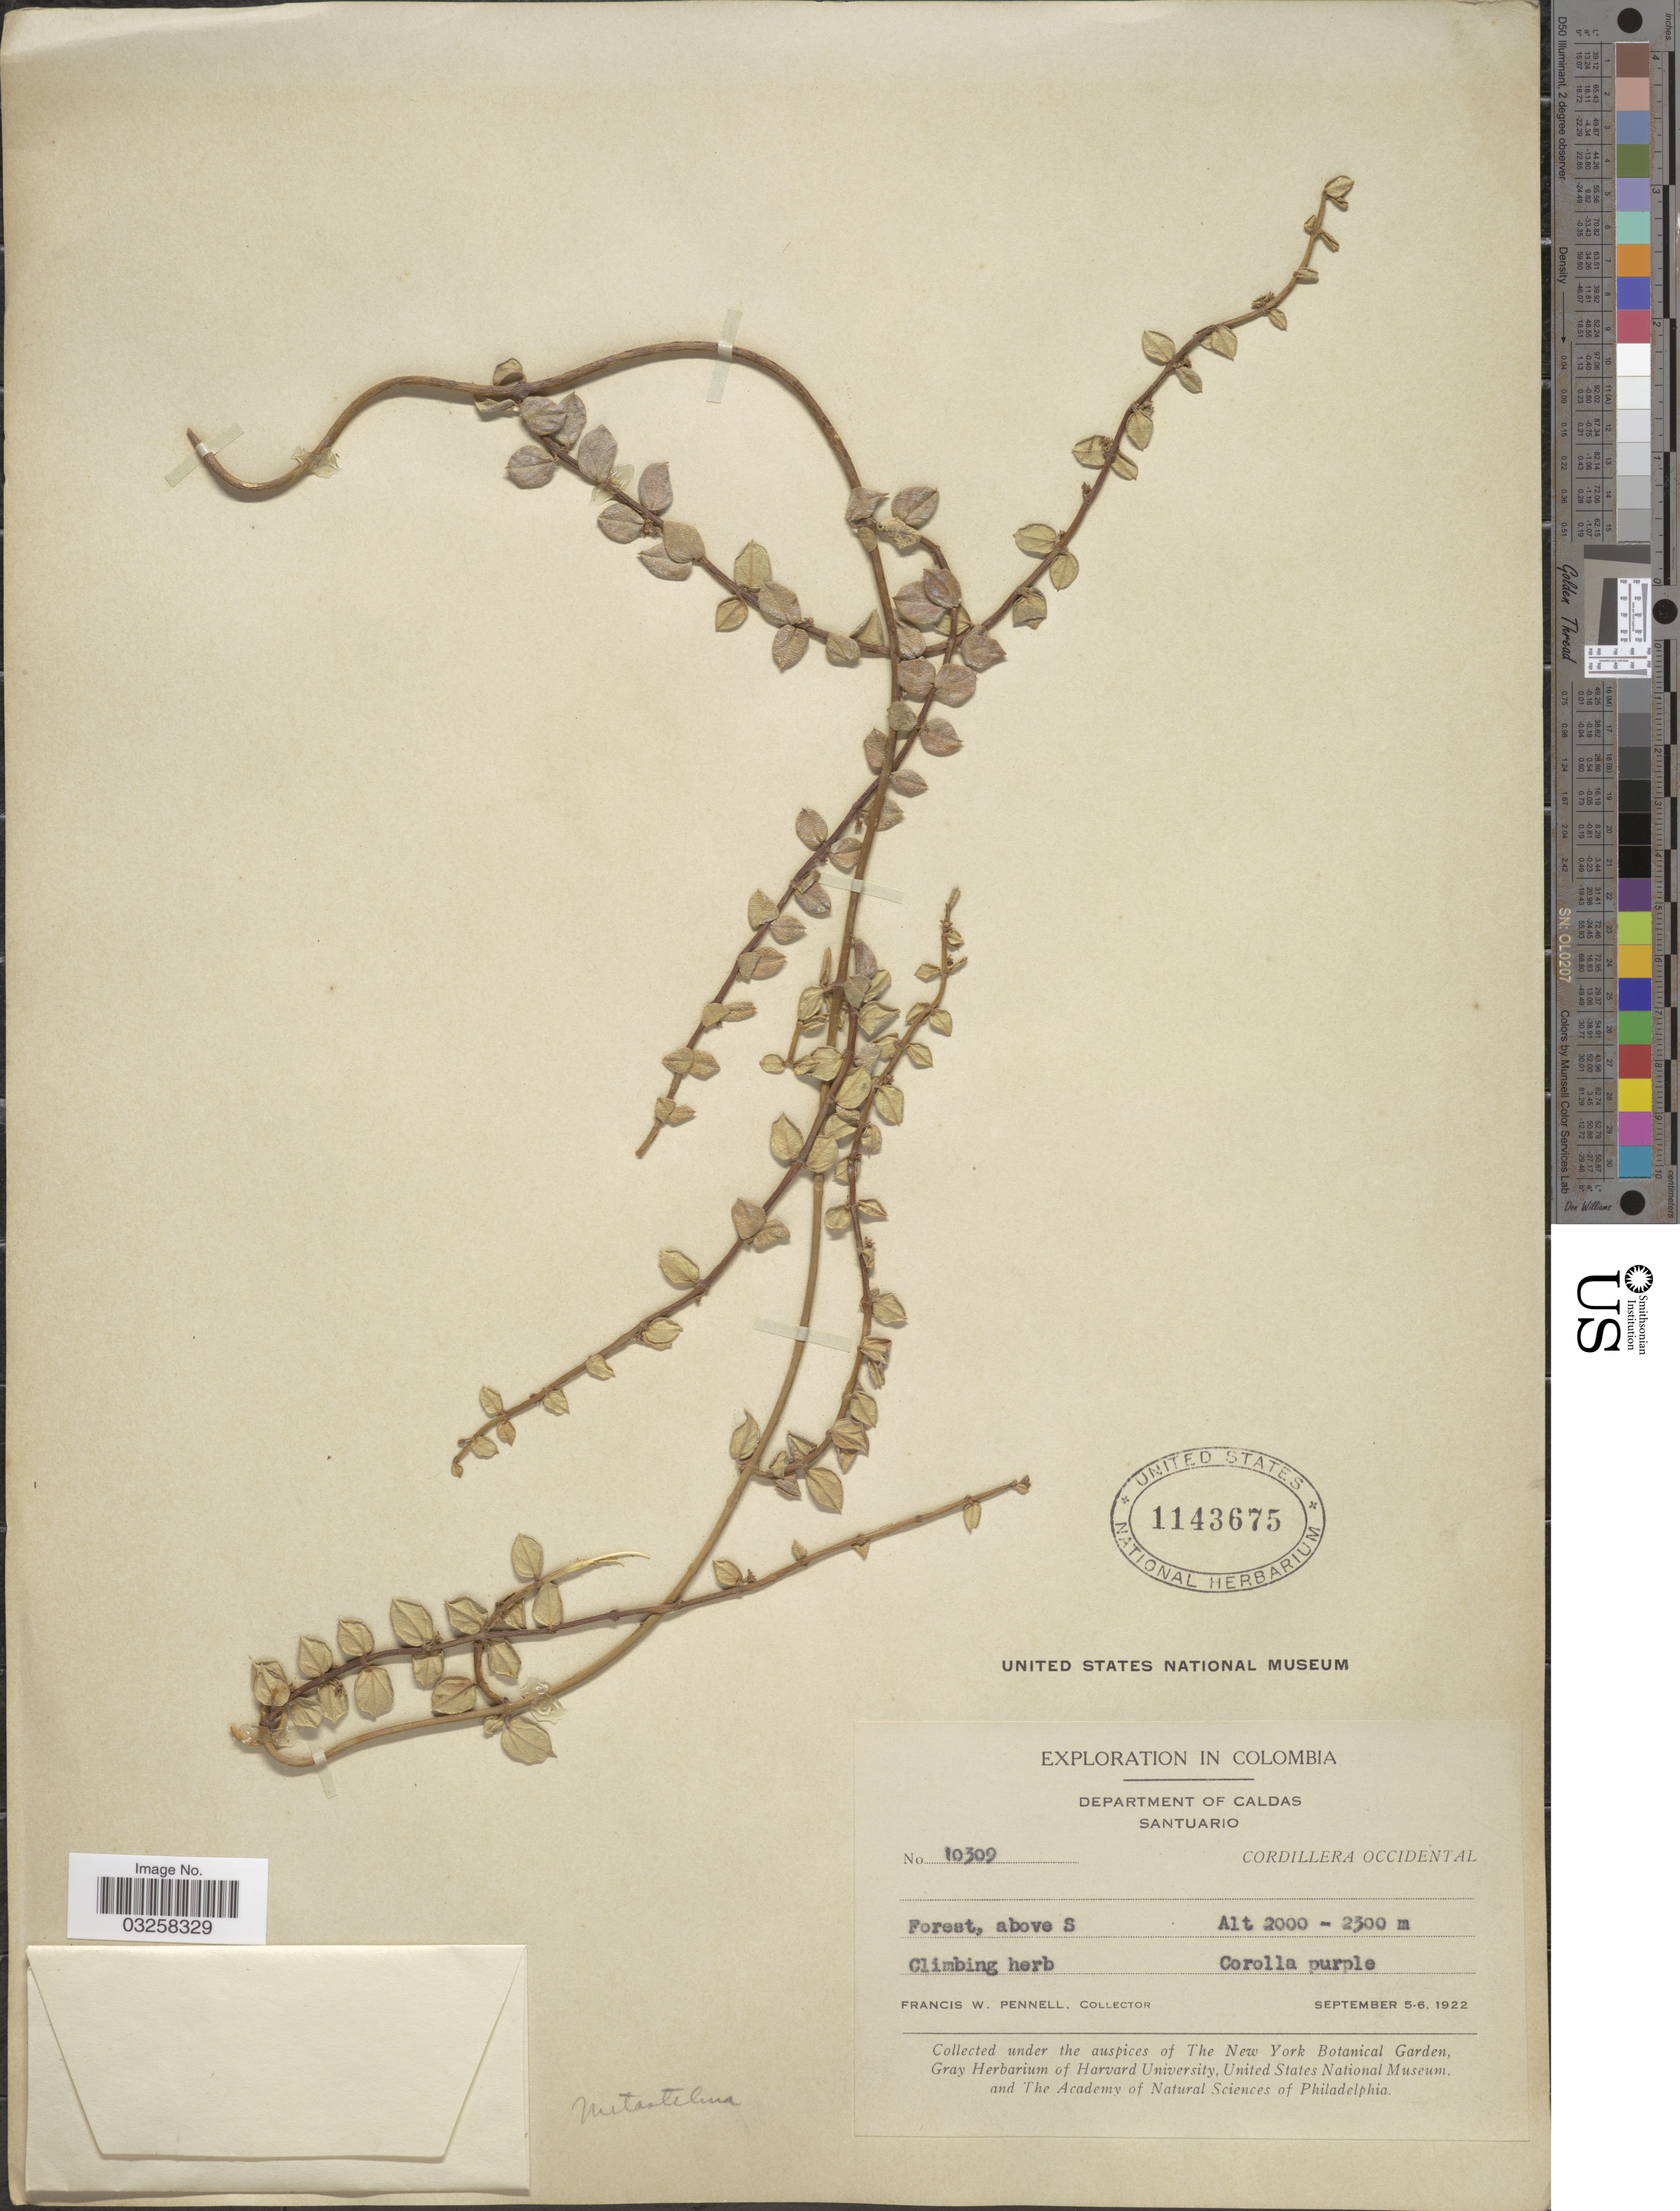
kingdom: Plantae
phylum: Tracheophyta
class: Magnoliopsida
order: Gentianales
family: Apocynaceae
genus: Scyphostelma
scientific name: Scyphostelma rugosum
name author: (Turcz.) Morillo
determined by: Liede-Schumann, Sigrid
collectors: F. W. Pennell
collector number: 10309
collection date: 1922-09-05/1922-09-06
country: Colombia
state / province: Caldas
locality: Department of Caldas, Santuario, Cordillera Occidental, Forest, above S.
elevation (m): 2000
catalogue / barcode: US 1143675